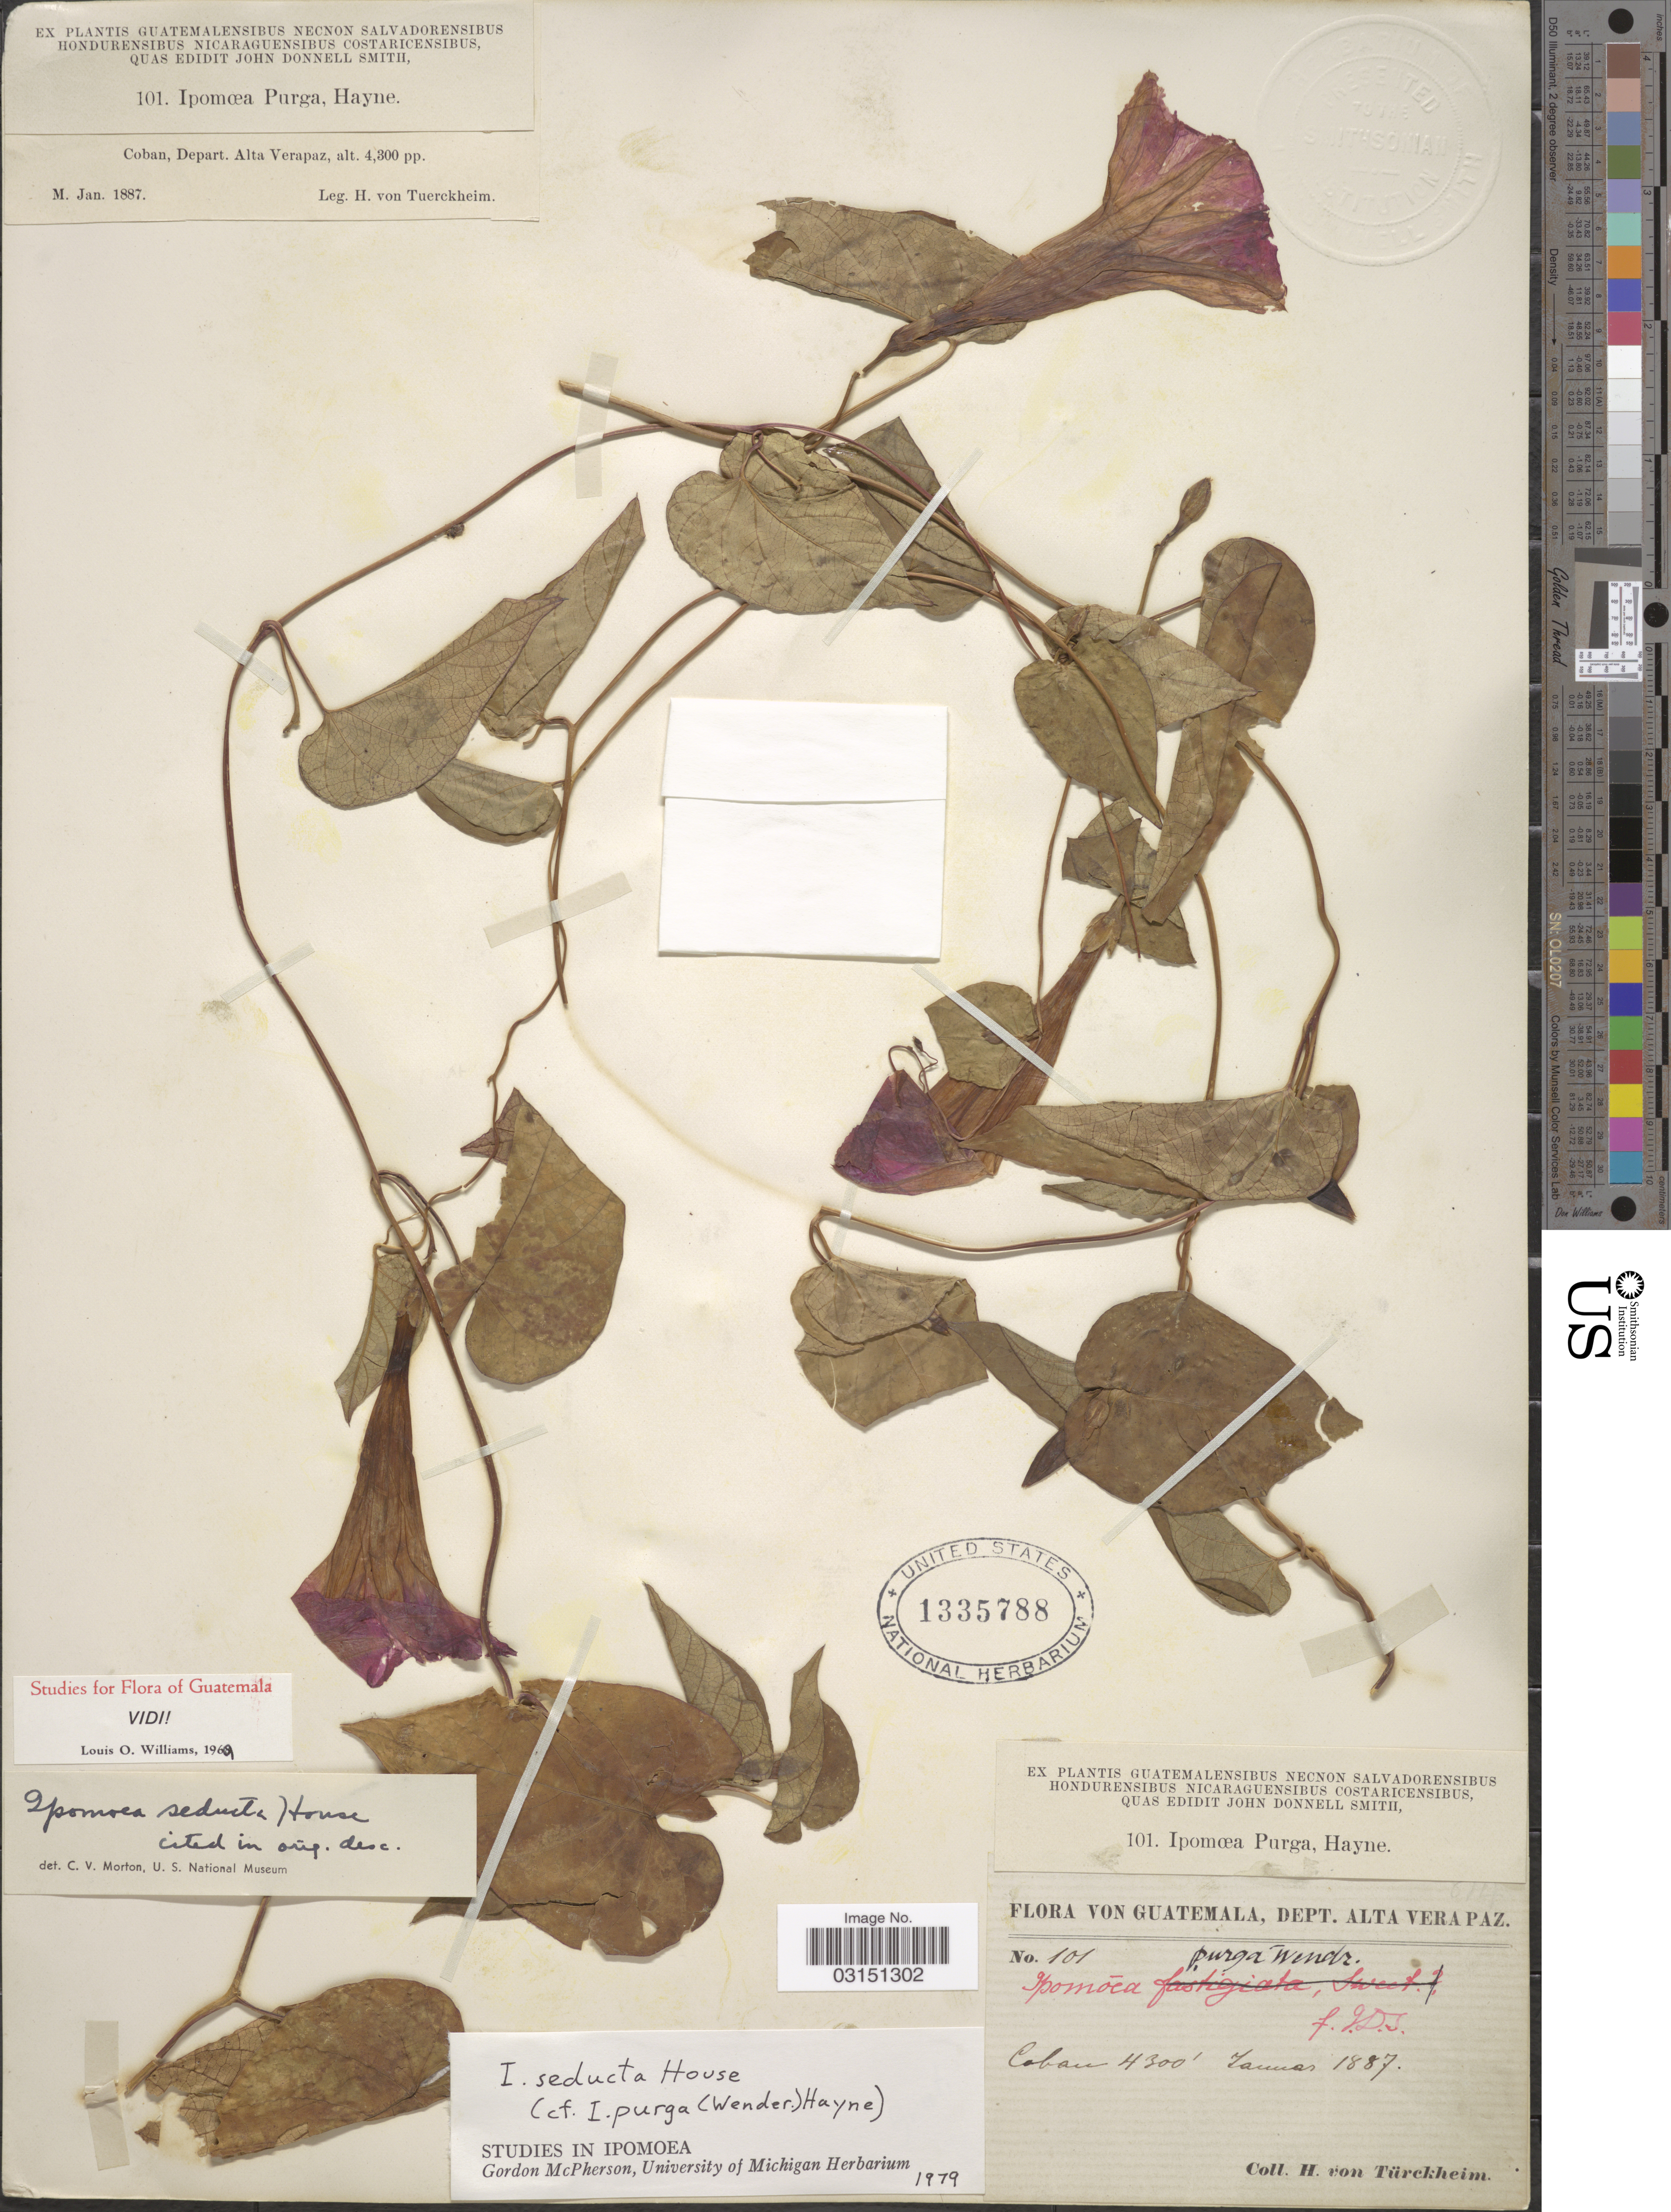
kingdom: Plantae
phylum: Tracheophyta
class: Magnoliopsida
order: Solanales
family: Convolvulaceae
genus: Ipomoea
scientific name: Ipomoea seducta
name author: House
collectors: H. von Türckheim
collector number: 101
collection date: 1887-01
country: Guatemala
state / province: Alta Verapaz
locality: Coban, Depart. Alta Verapaz.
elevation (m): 1311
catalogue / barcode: US 1335788